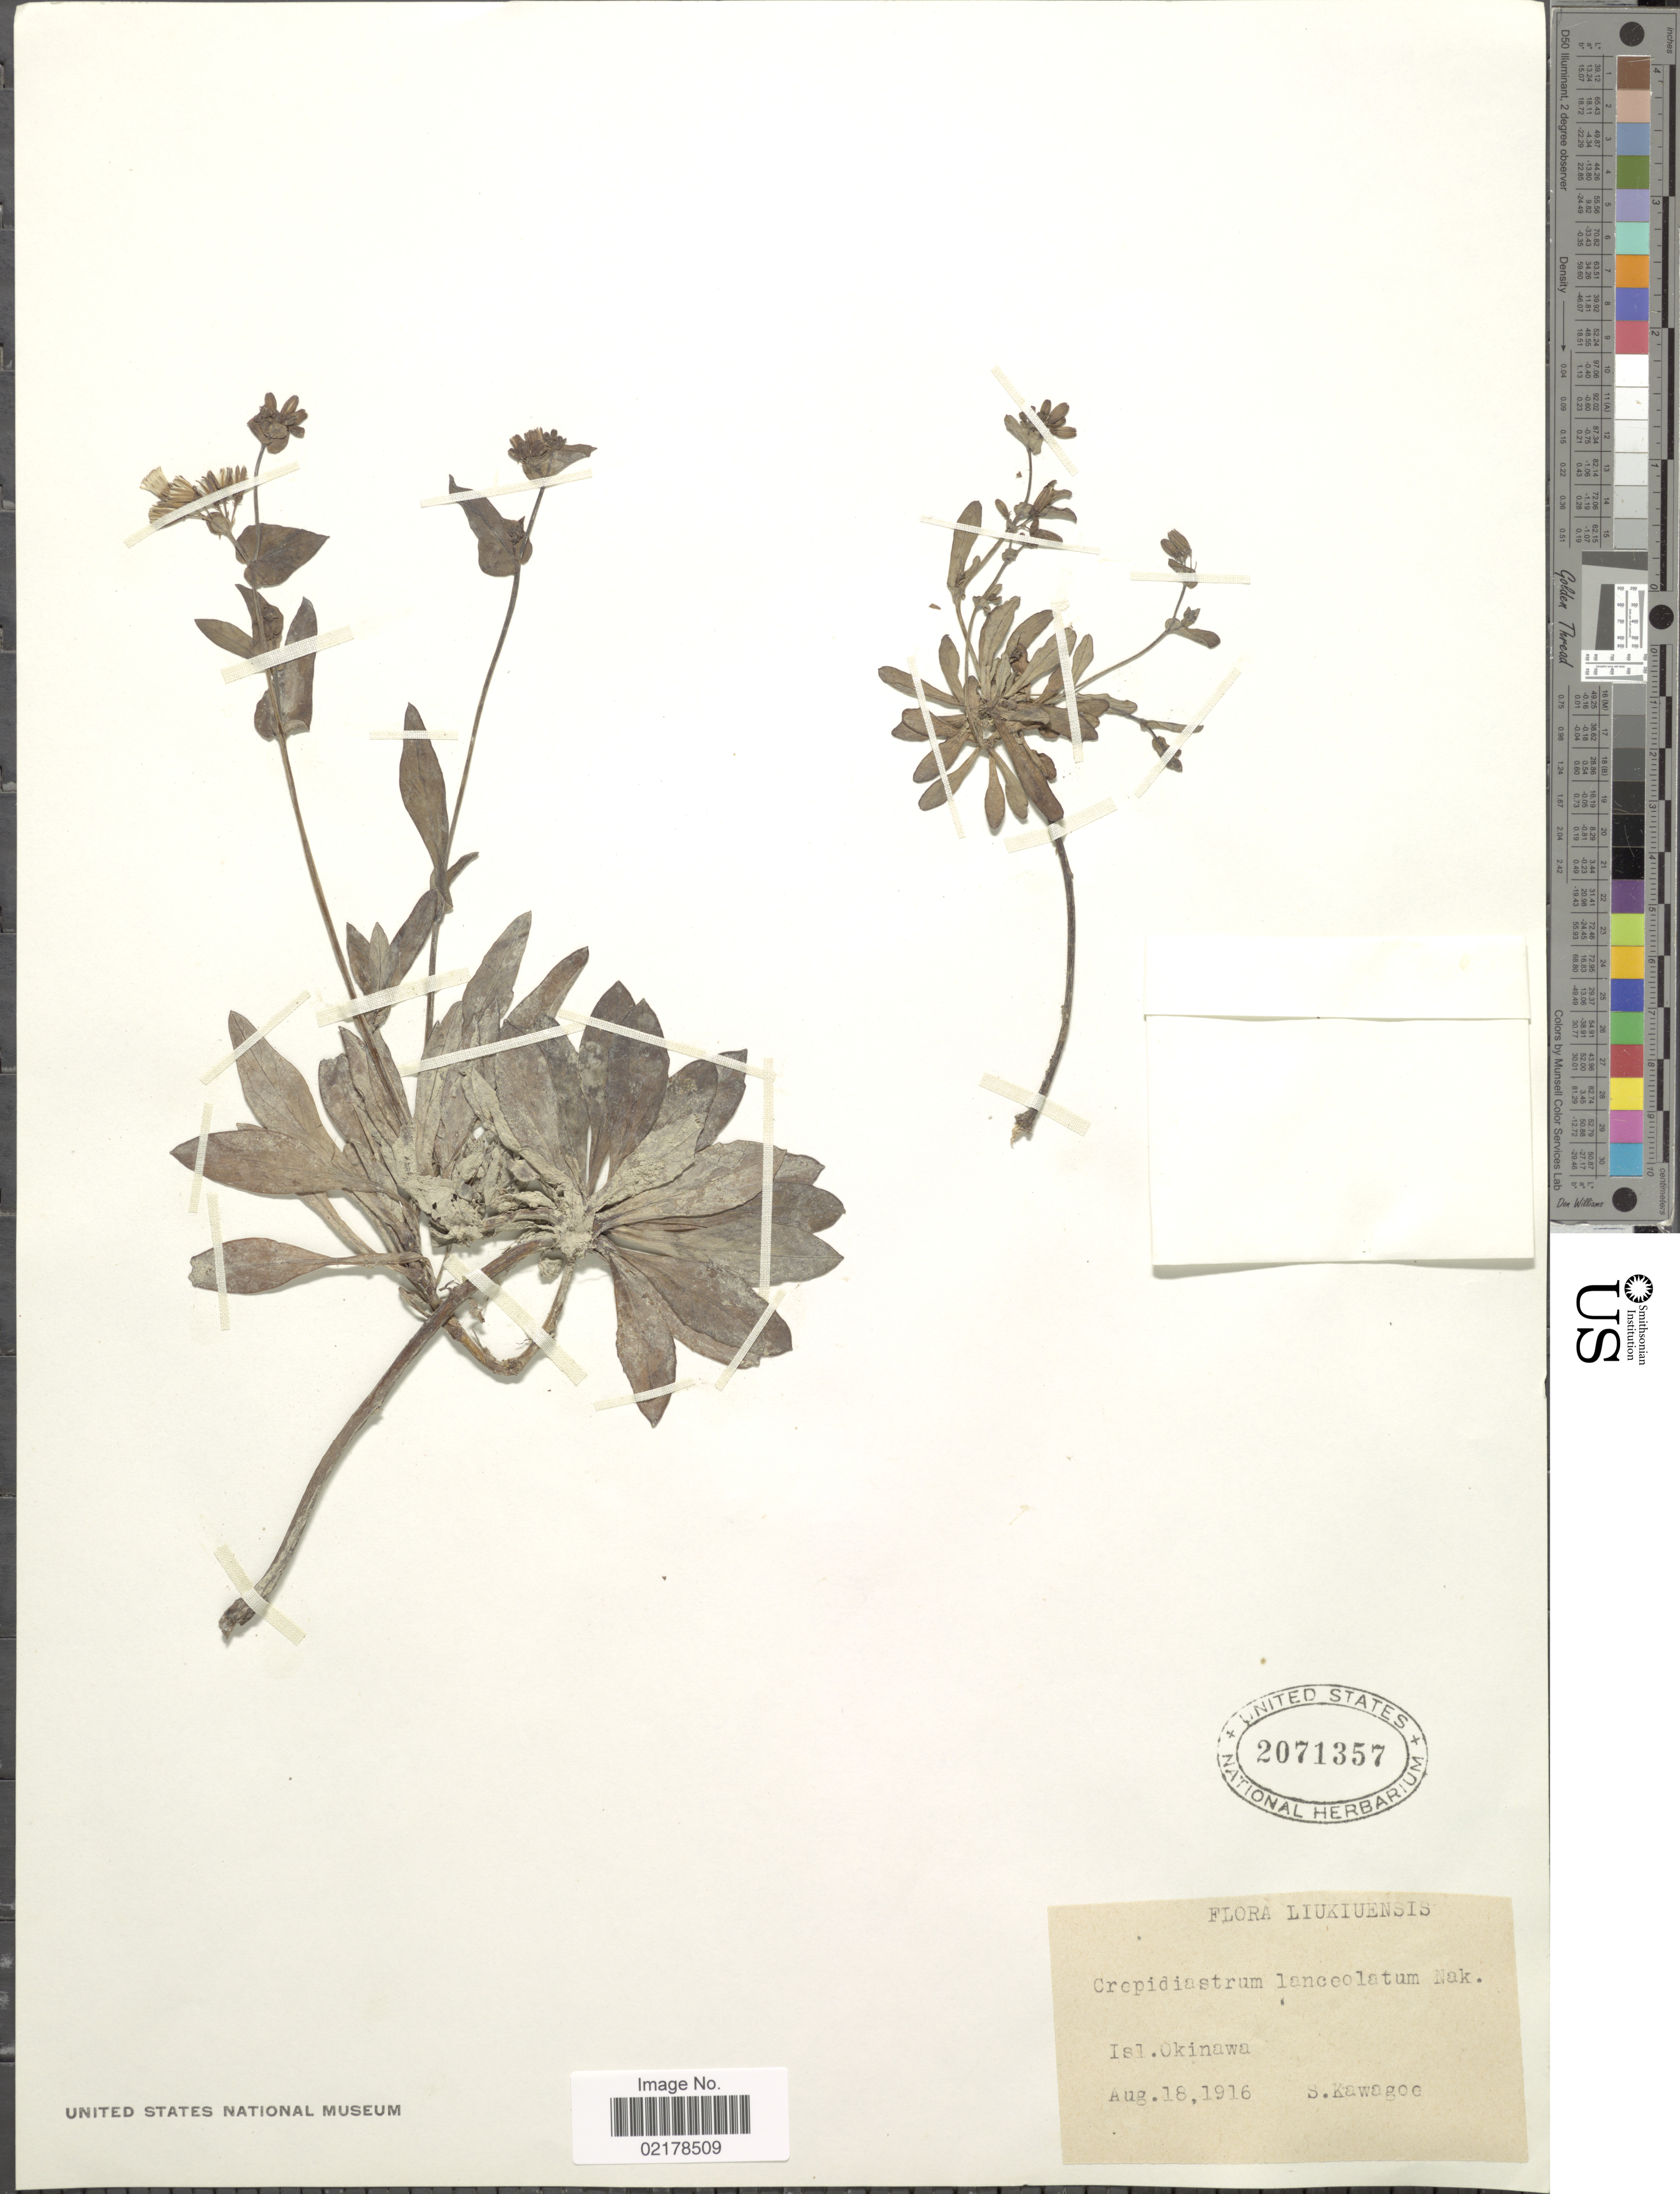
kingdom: Plantae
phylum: Tracheophyta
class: Magnoliopsida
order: Asterales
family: Asteraceae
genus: Crepidiastrum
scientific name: Crepidiastrum lanceolatum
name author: (Houtt.) Nakai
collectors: S. Kawagoe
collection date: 1916-08-18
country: Japan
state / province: Okinawa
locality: Liukiuensis, Isl. Okinawa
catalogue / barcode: US 2071357